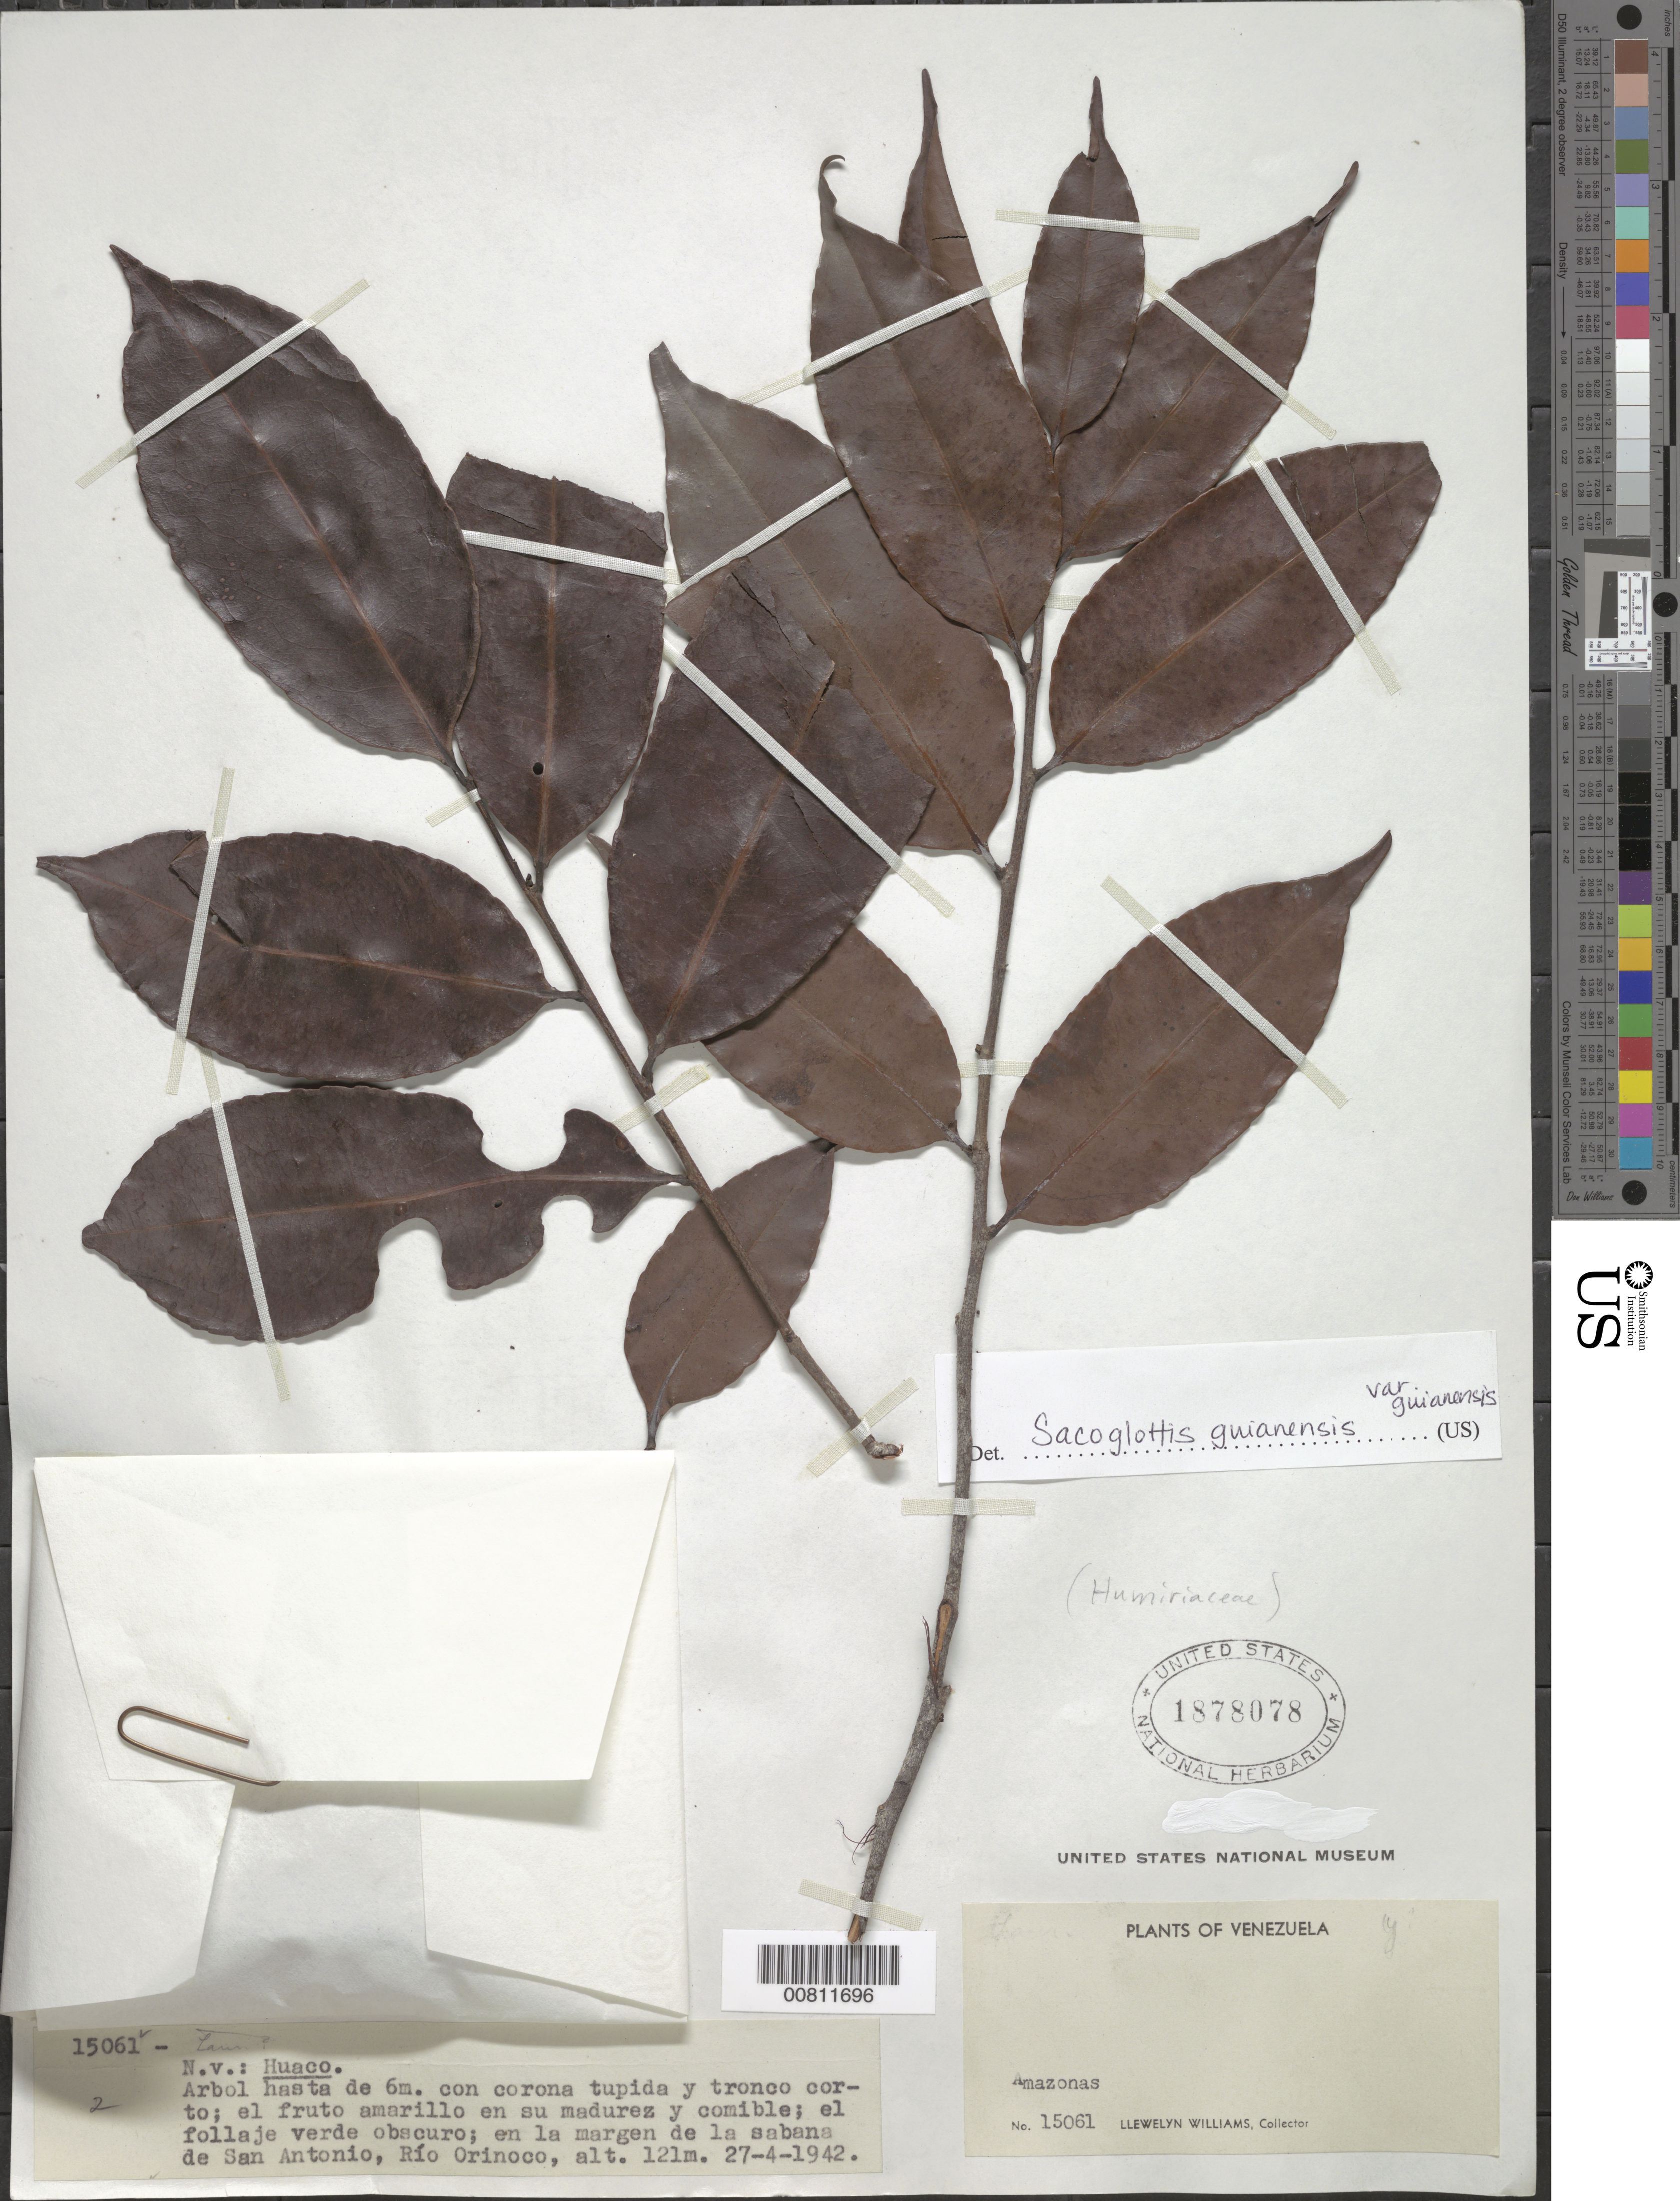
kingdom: Plantae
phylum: Tracheophyta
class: Magnoliopsida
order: Malpighiales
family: Humiriaceae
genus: Sacoglottis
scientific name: Sacoglottis guianensis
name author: Benth.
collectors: Ll. Williams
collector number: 15061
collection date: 1942-04-27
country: Venezuela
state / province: Amazonas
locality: En la margen de la sabana de San Antonio, Río Orinoco.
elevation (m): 121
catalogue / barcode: US 1878078